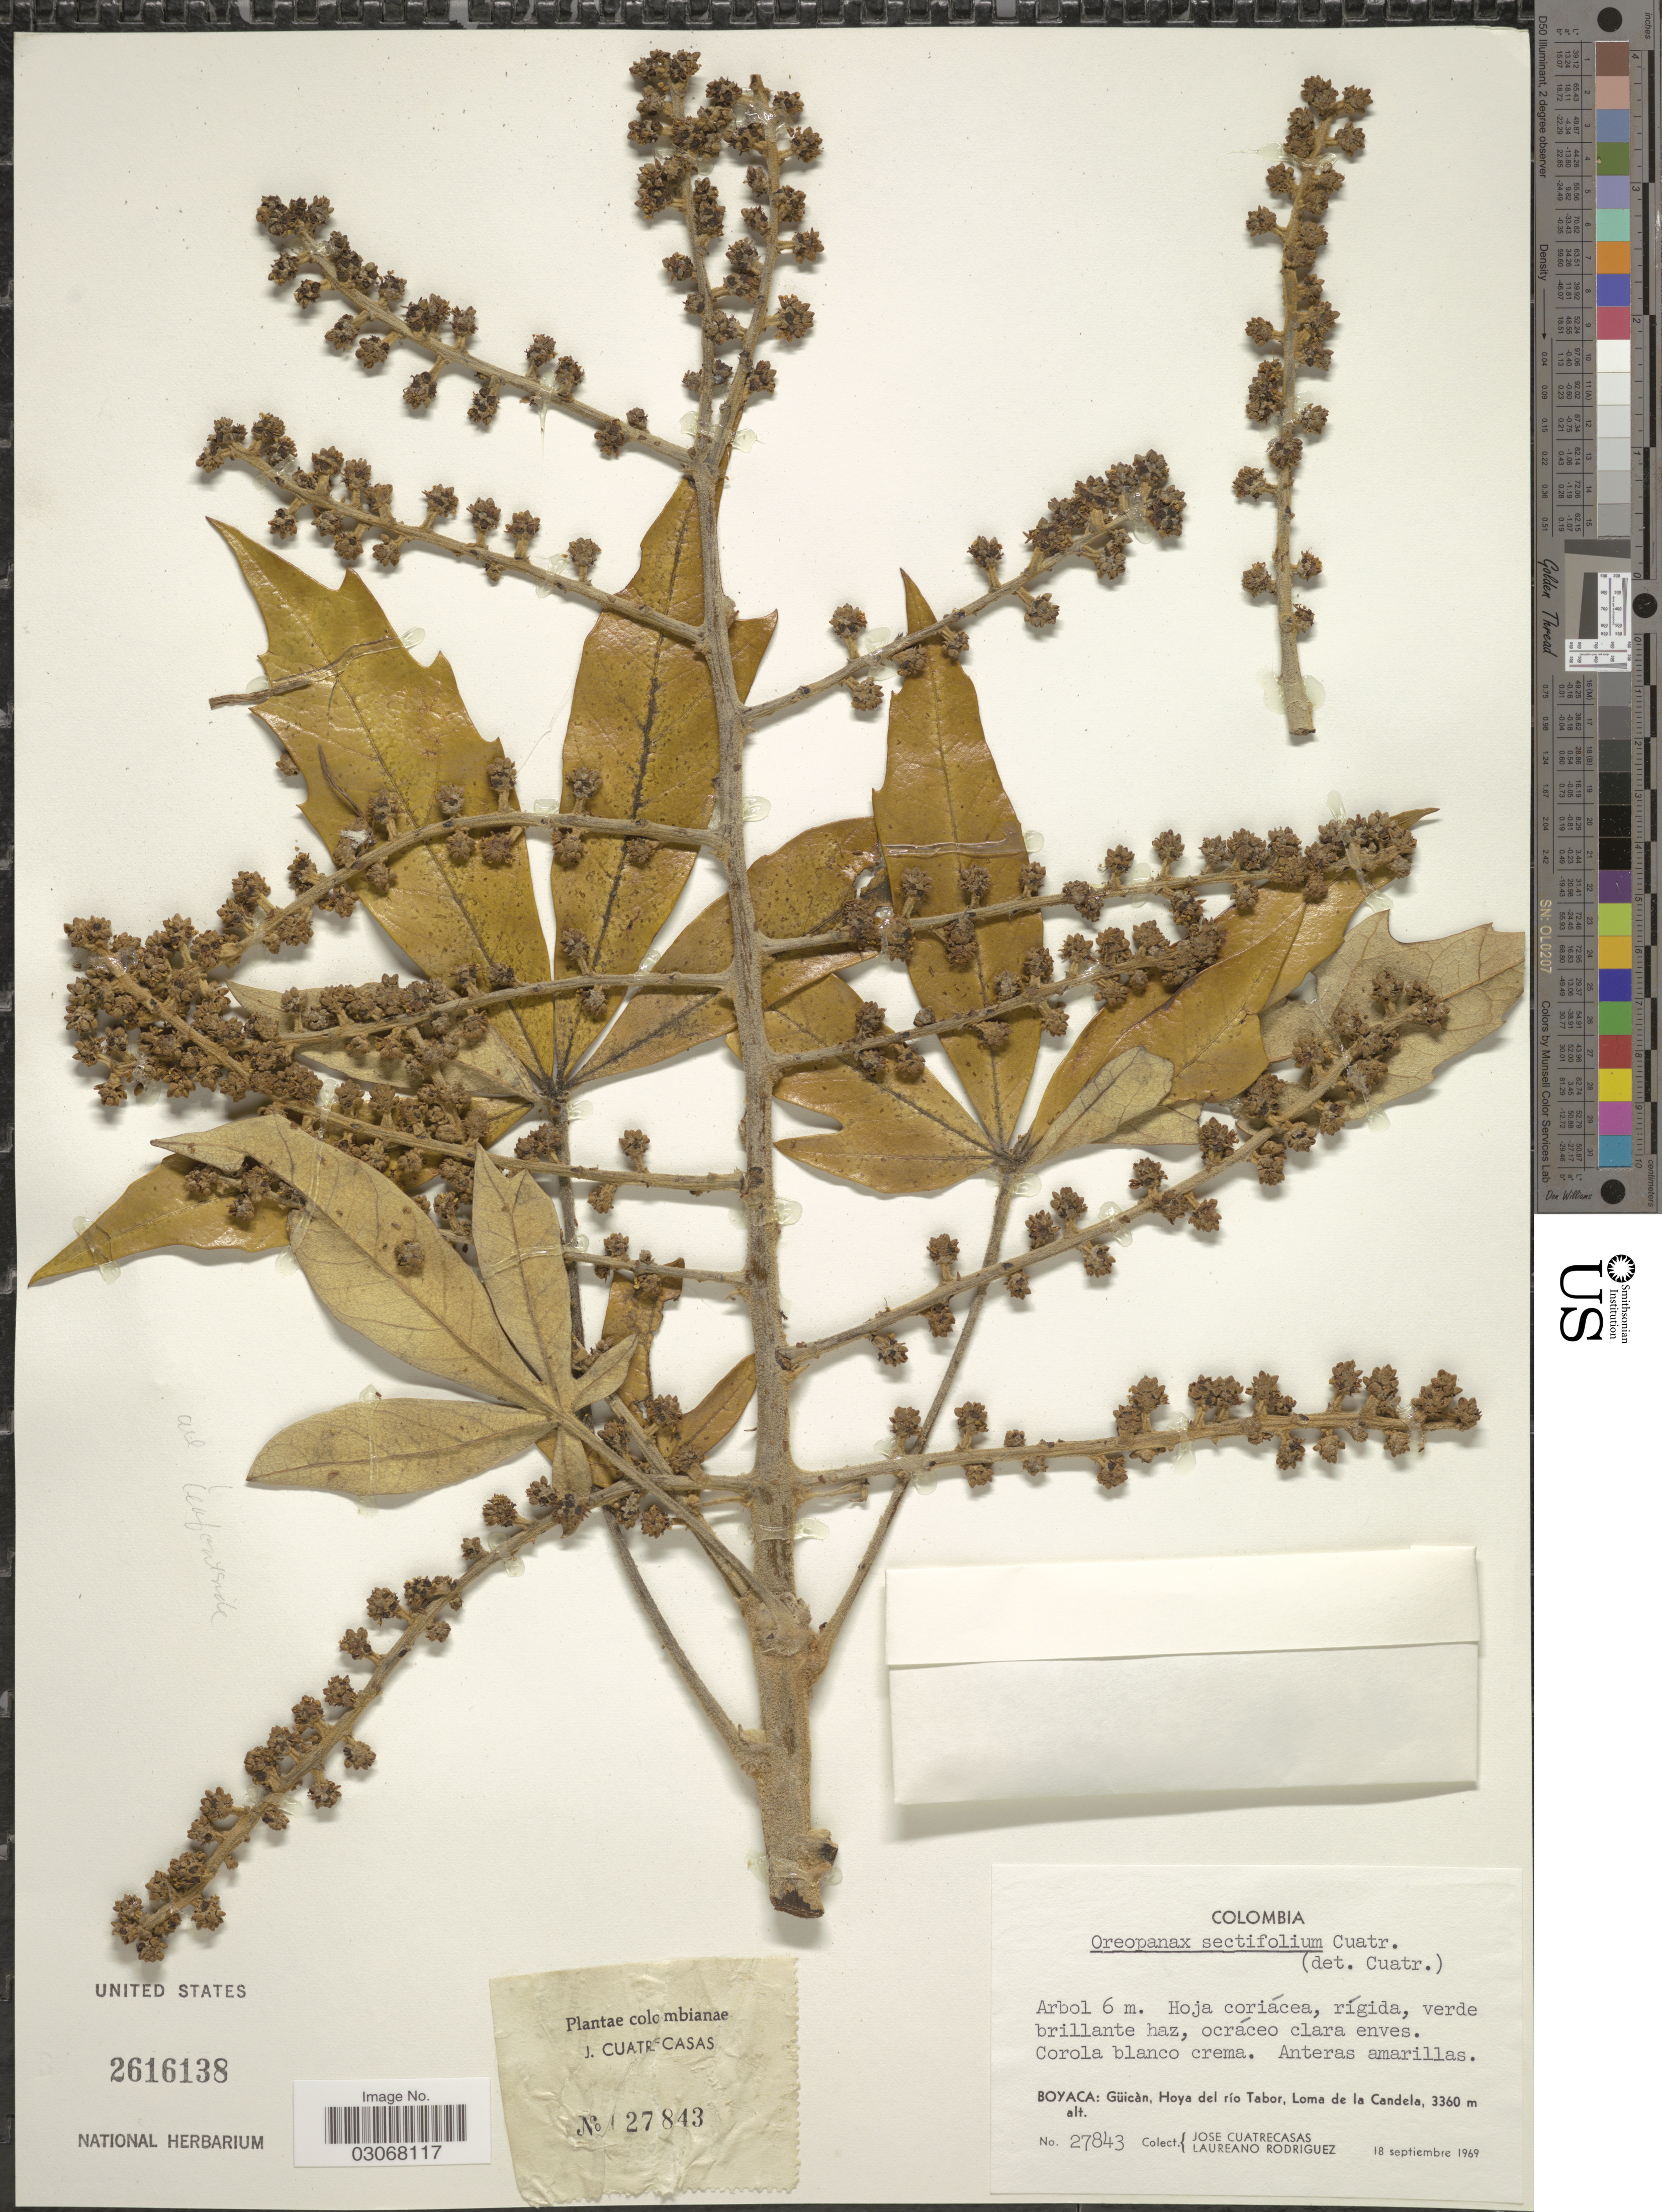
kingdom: Plantae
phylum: Tracheophyta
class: Magnoliopsida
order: Apiales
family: Araliaceae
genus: Oreopanax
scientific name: Oreopanax sectifolius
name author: Cuatrec.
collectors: J. Cuatrecasas & L. Rodriguez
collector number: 27843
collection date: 1969-09-18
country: Colombia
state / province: Boyacá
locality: Boyaca: Güicàn, Hoya del río Tabor, Loma de la Candela.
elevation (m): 3360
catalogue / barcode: US 2616138